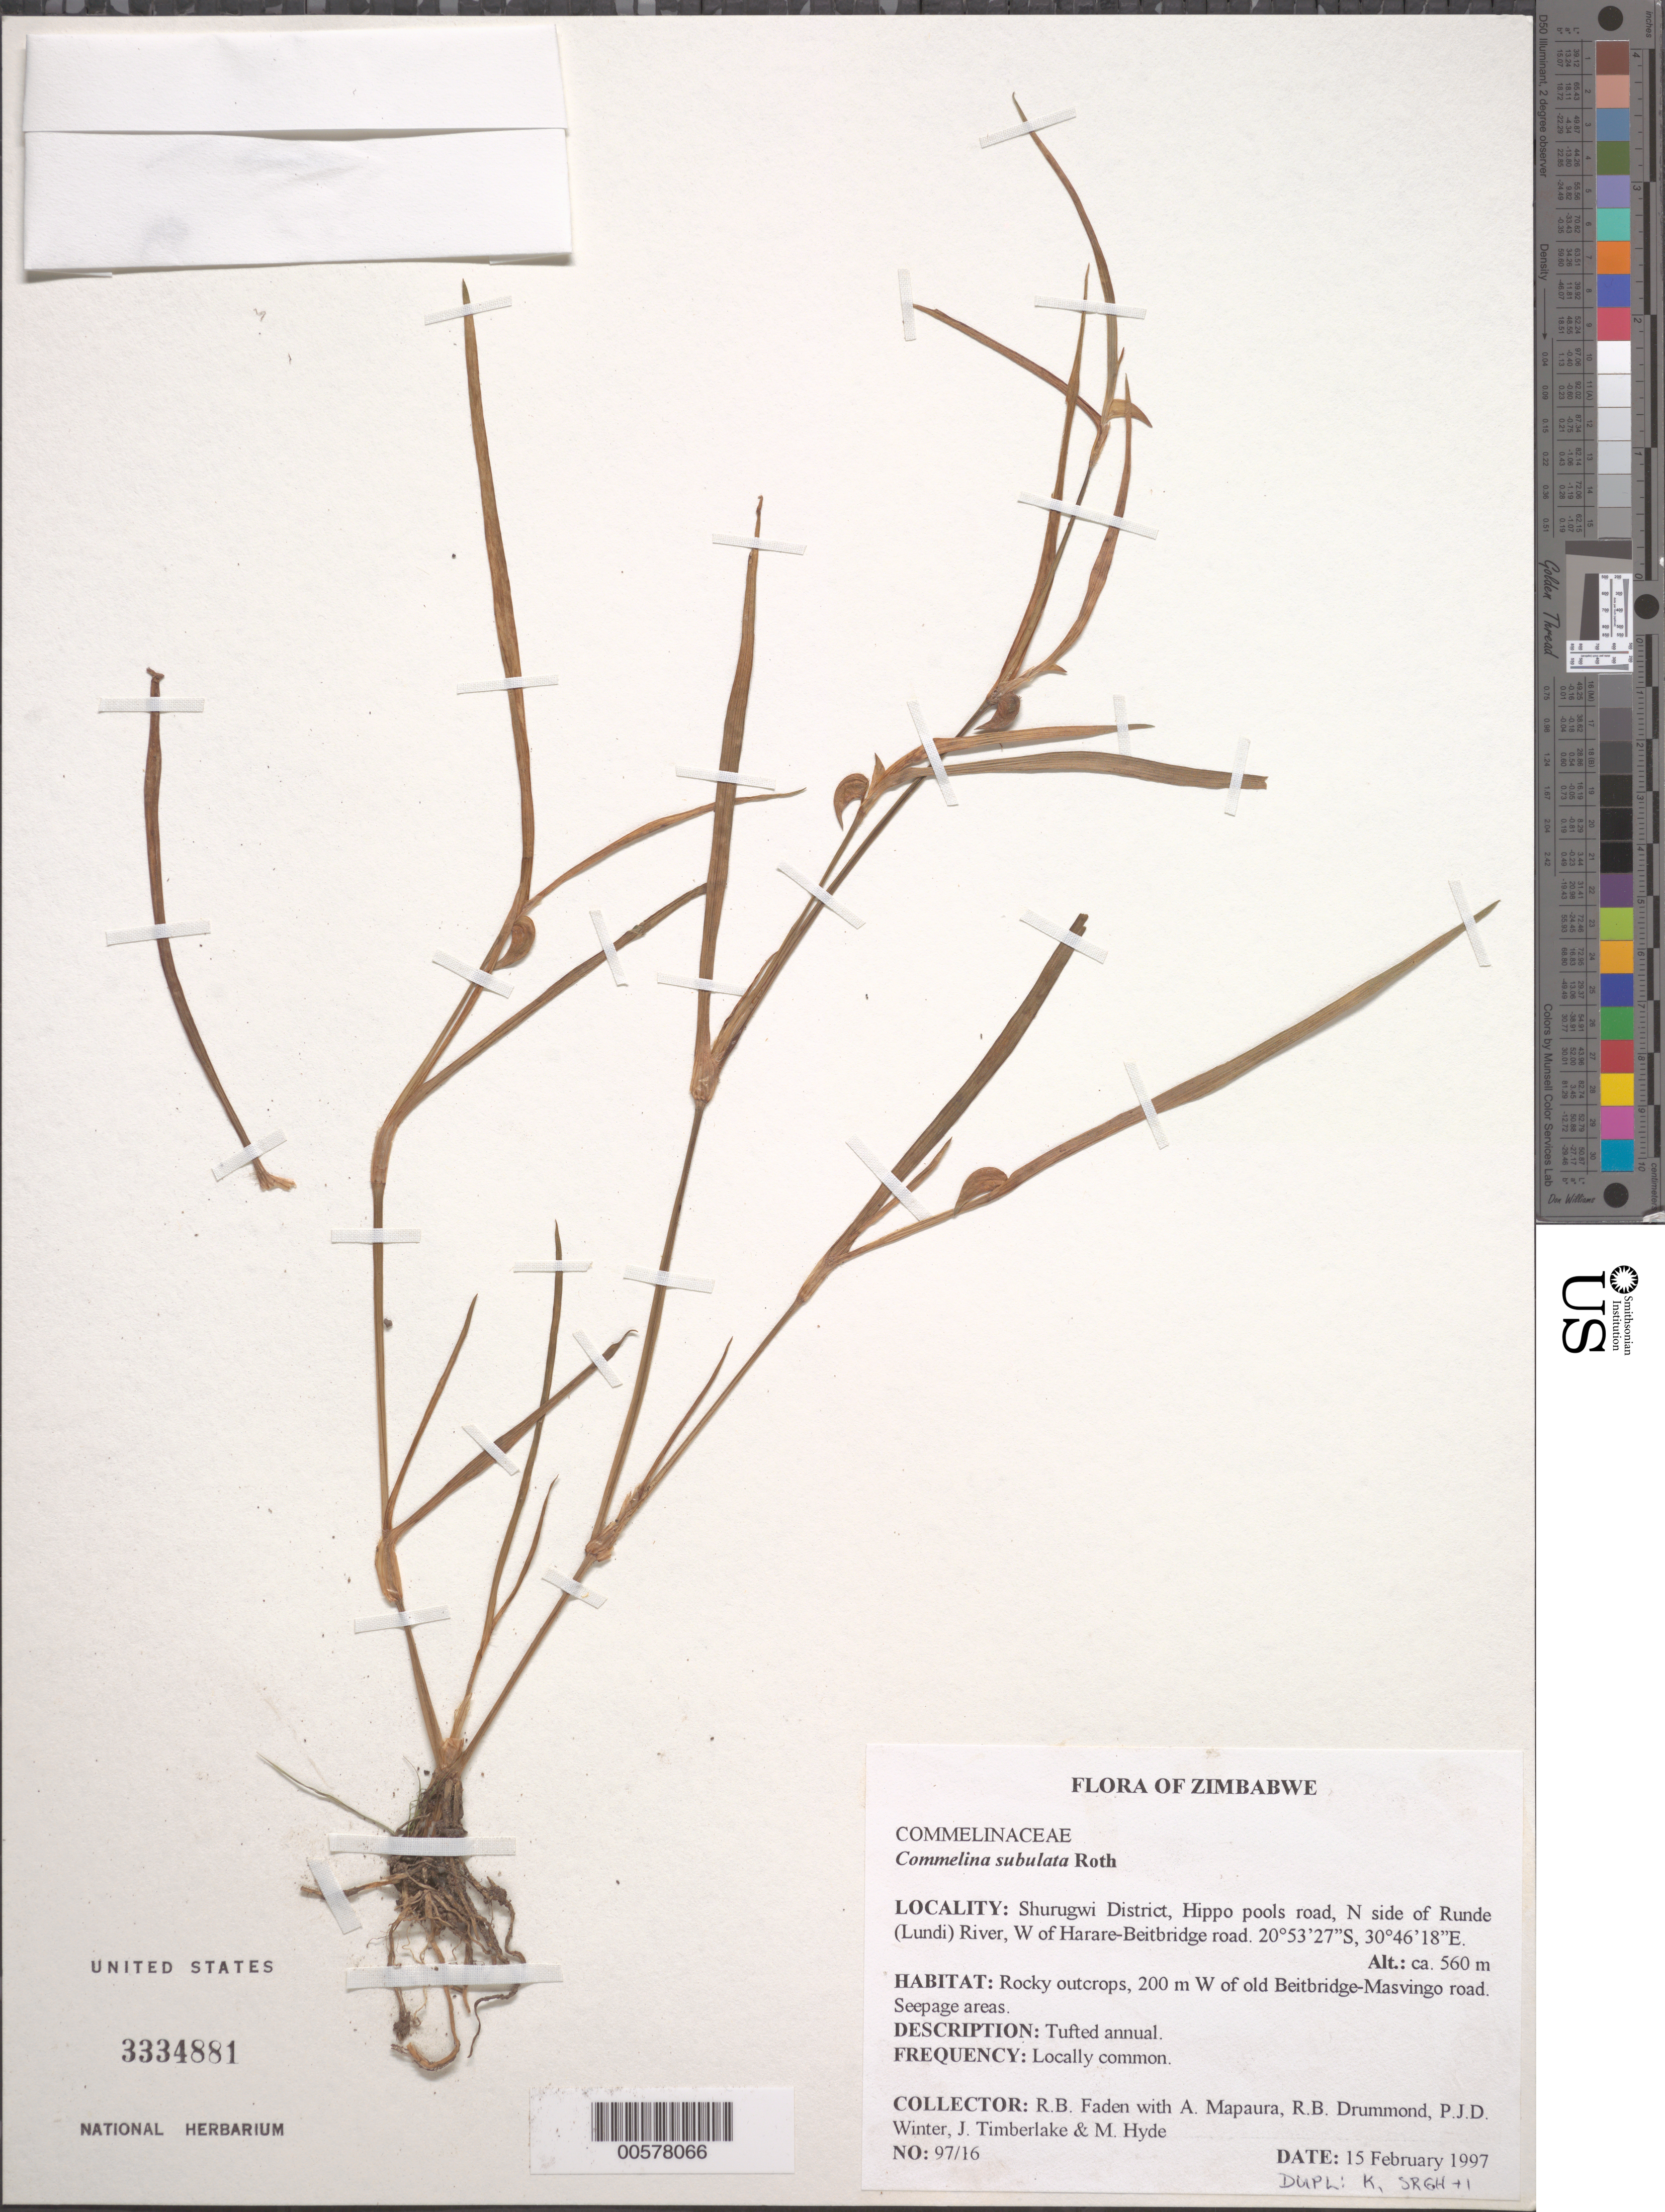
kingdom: Plantae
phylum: Tracheophyta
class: Liliopsida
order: Commelinales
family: Commelinaceae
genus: Commelina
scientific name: Commelina subulata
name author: Roth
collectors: R. B. Faden, R. Drummond, A. Mapaura, M. Hyde, P. Winter & J. Timberlake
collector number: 97/16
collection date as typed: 15 Feb 1997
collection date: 1997-02-15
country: Zimbabwe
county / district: Shurugwi Dist.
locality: N of runde(lundi)river, w of harare-beitbridge road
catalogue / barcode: US 3334881